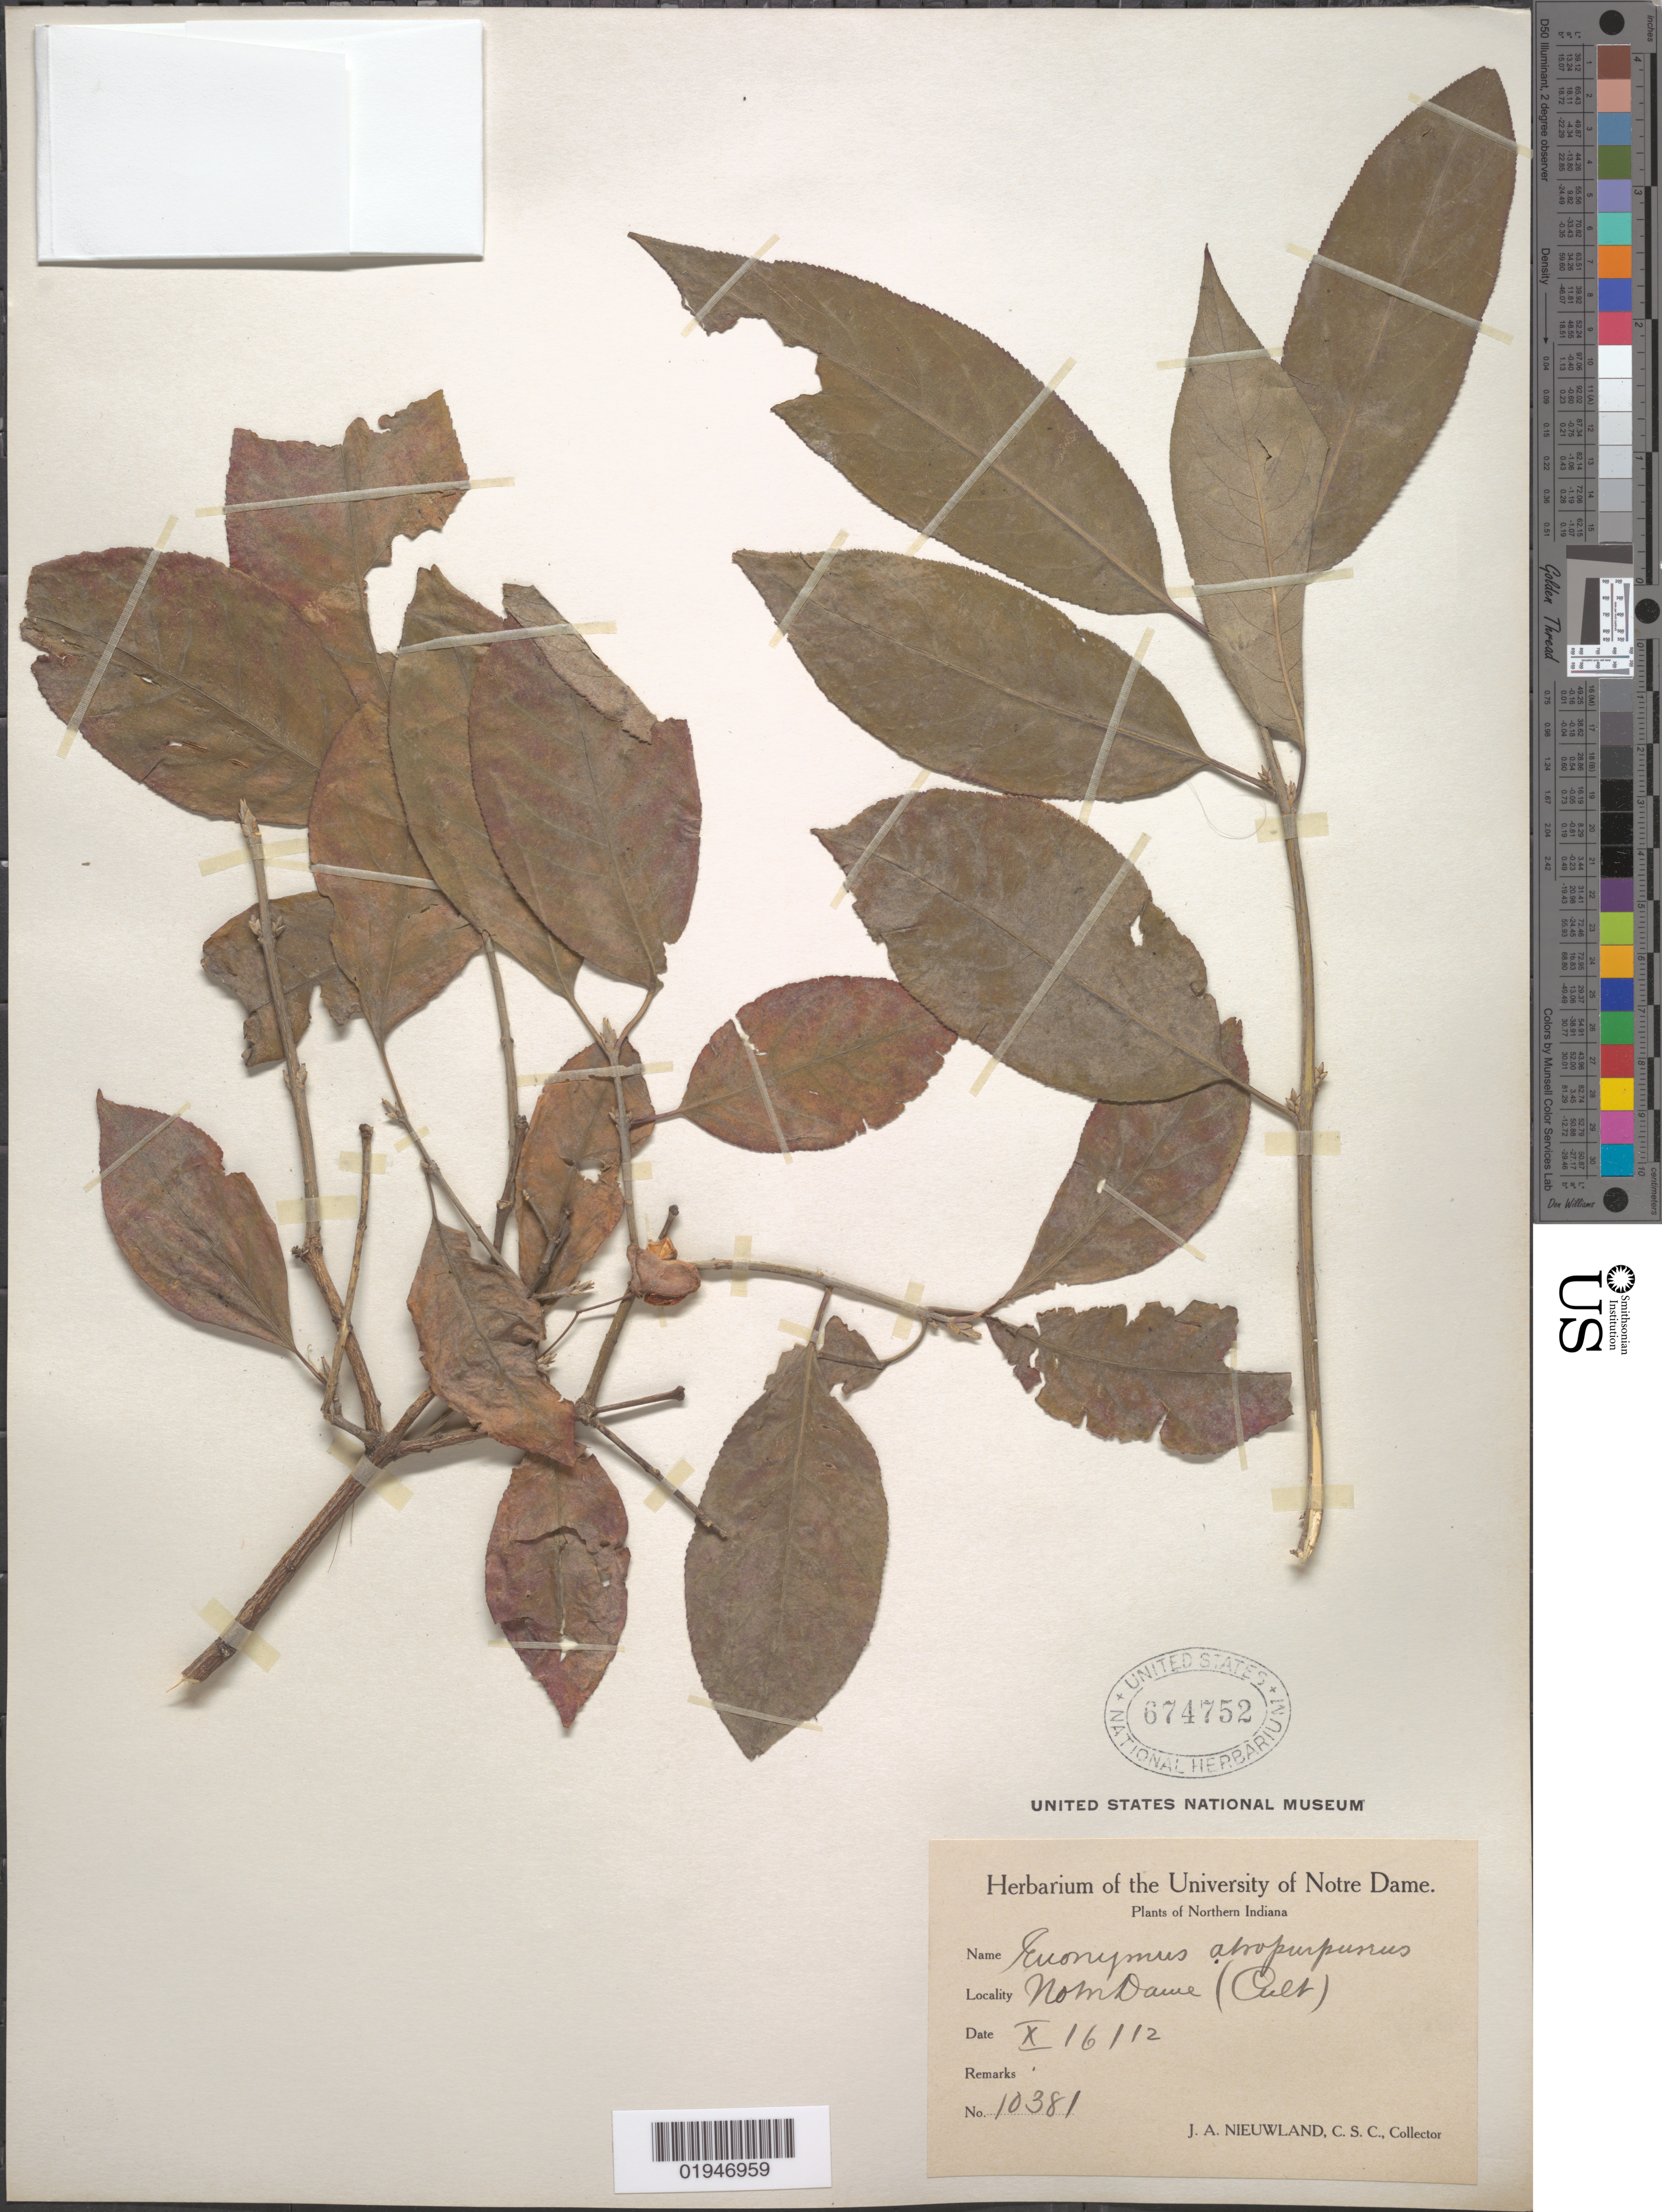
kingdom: Plantae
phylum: Tracheophyta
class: Magnoliopsida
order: Celastrales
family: Celastraceae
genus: Euonymus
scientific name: Euonymus atropurpureus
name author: Jacq.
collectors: J. A. Nieuwland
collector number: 10381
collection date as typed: X/6/12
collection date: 1912-10-06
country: United States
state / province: Indiana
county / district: St. Joseph County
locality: Notre Dame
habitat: Cultivated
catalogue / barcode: US 674752